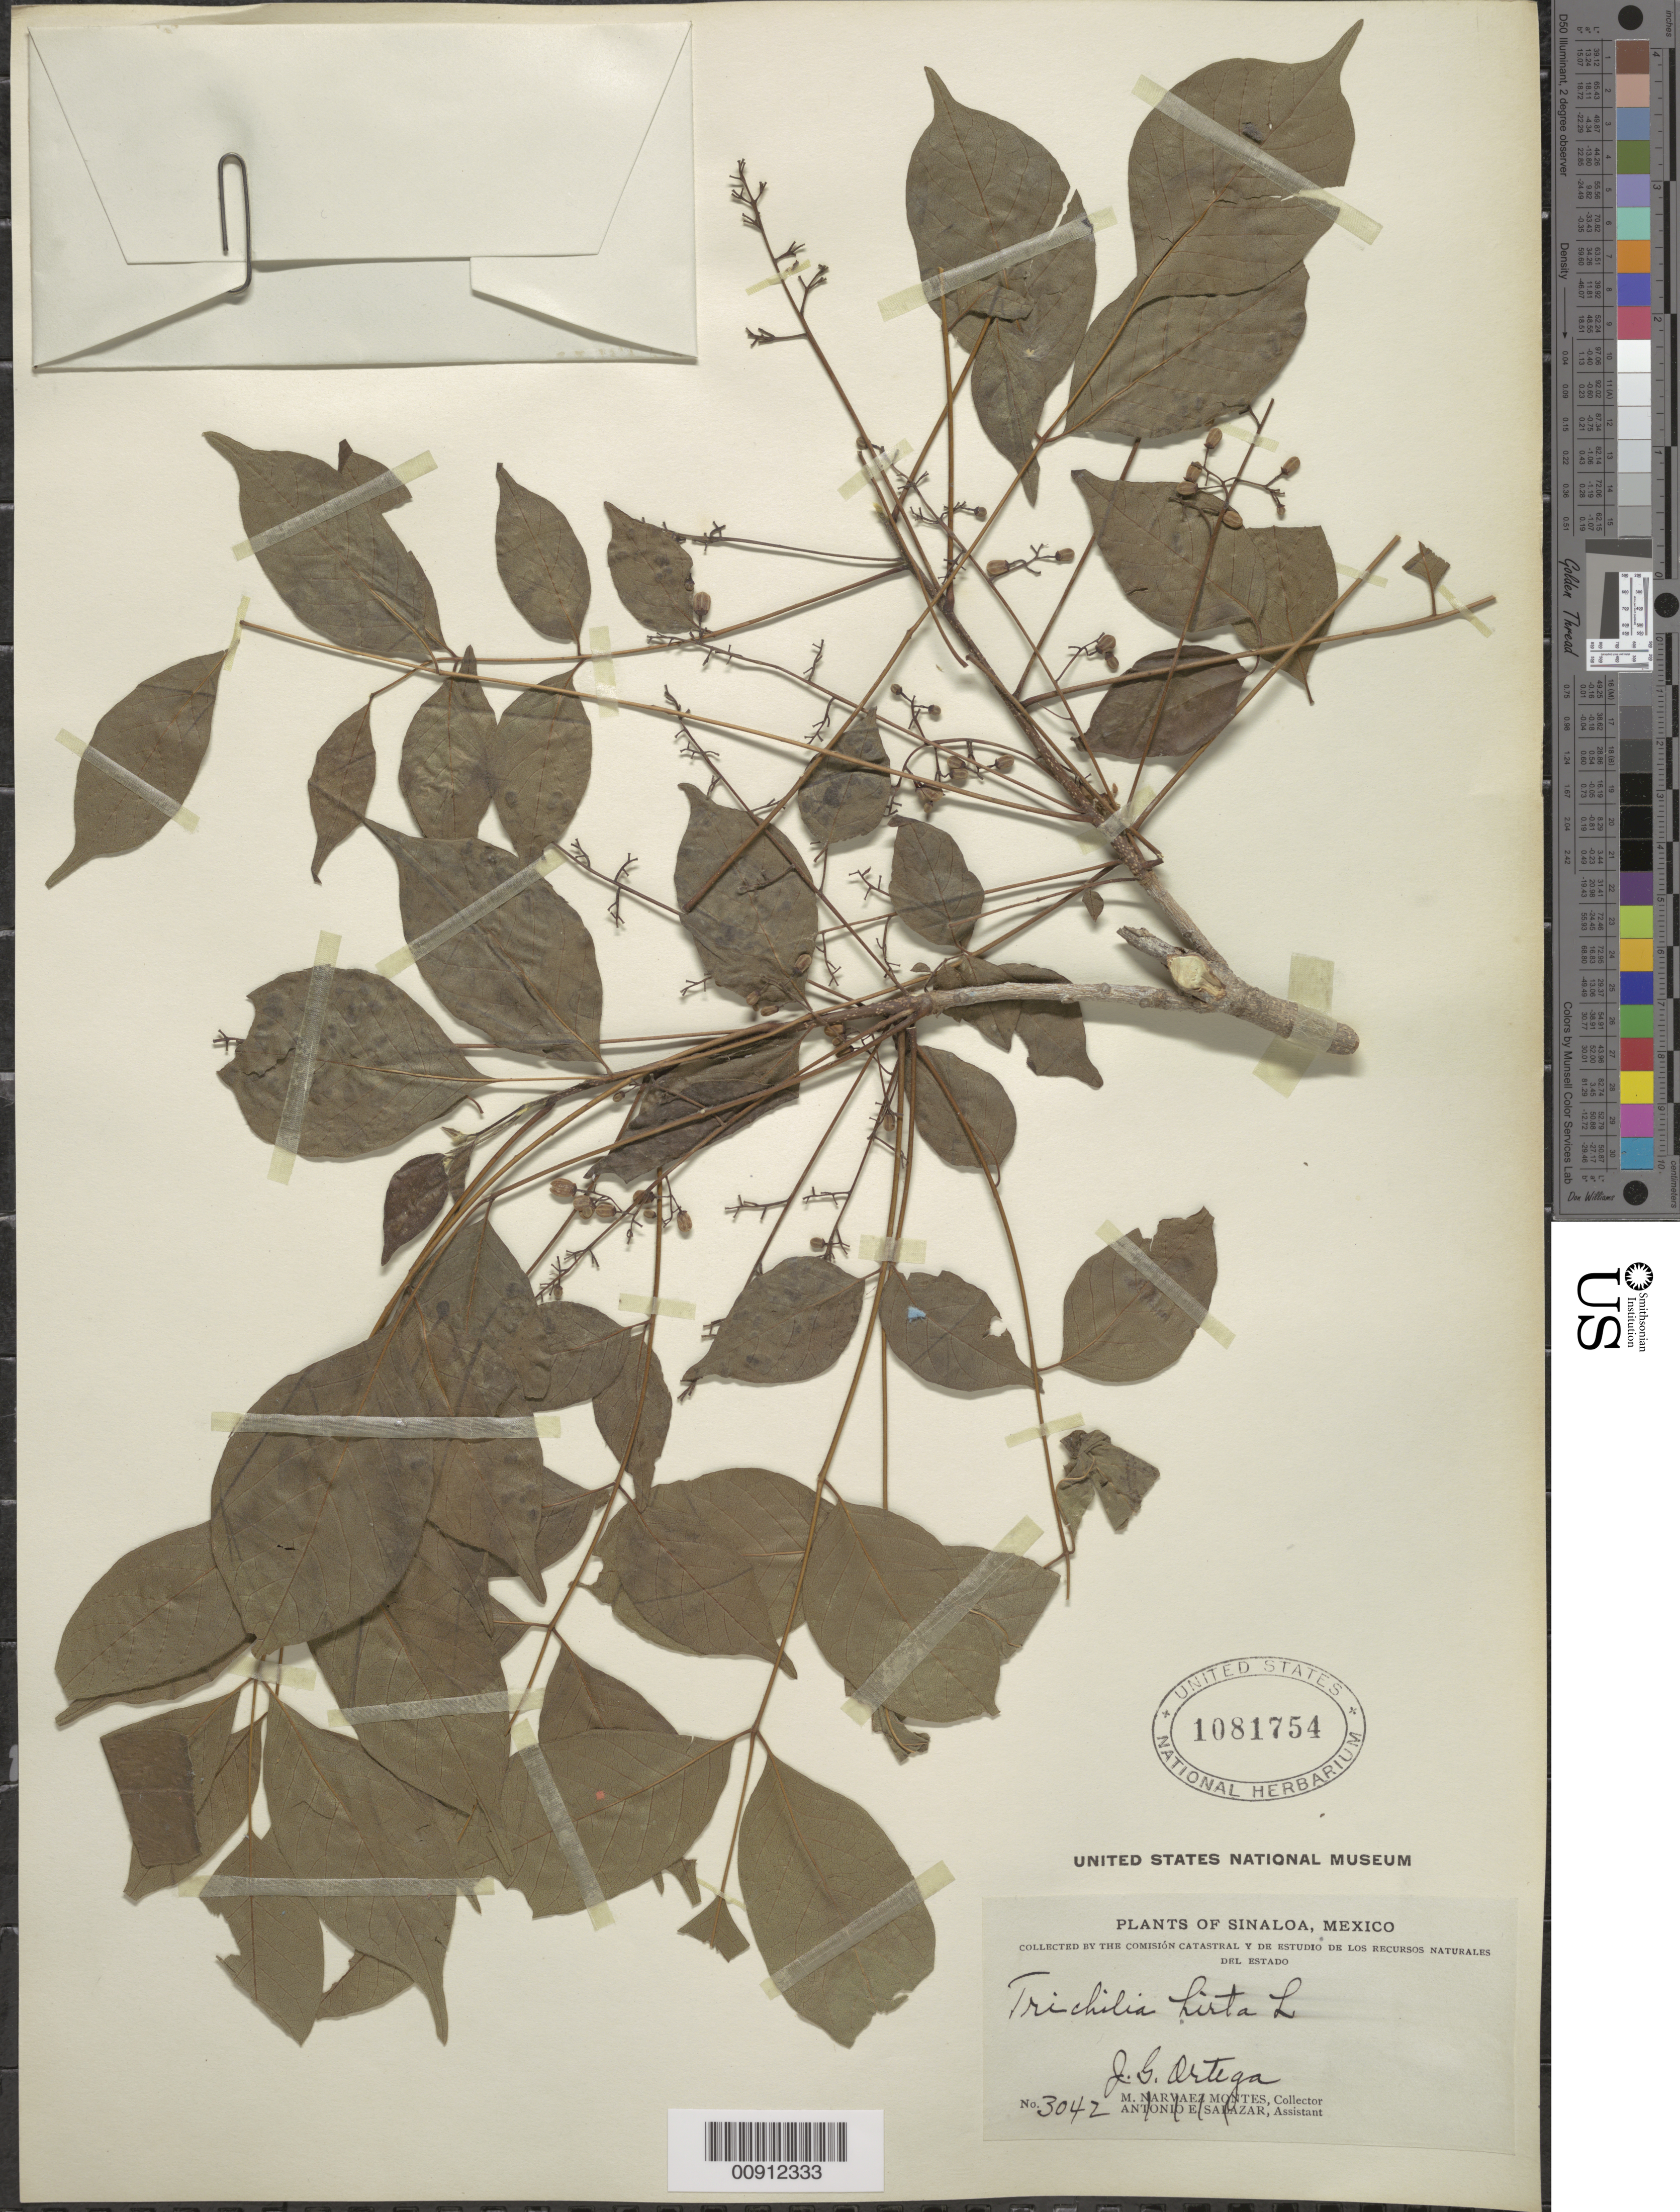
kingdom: Plantae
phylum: Tracheophyta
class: Magnoliopsida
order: Sapindales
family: Meliaceae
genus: Trichilia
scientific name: Trichilia hirta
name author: L.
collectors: J. Ortega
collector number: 3042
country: Mexico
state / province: Sinaloa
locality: Sinaloa.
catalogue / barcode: US 1081754